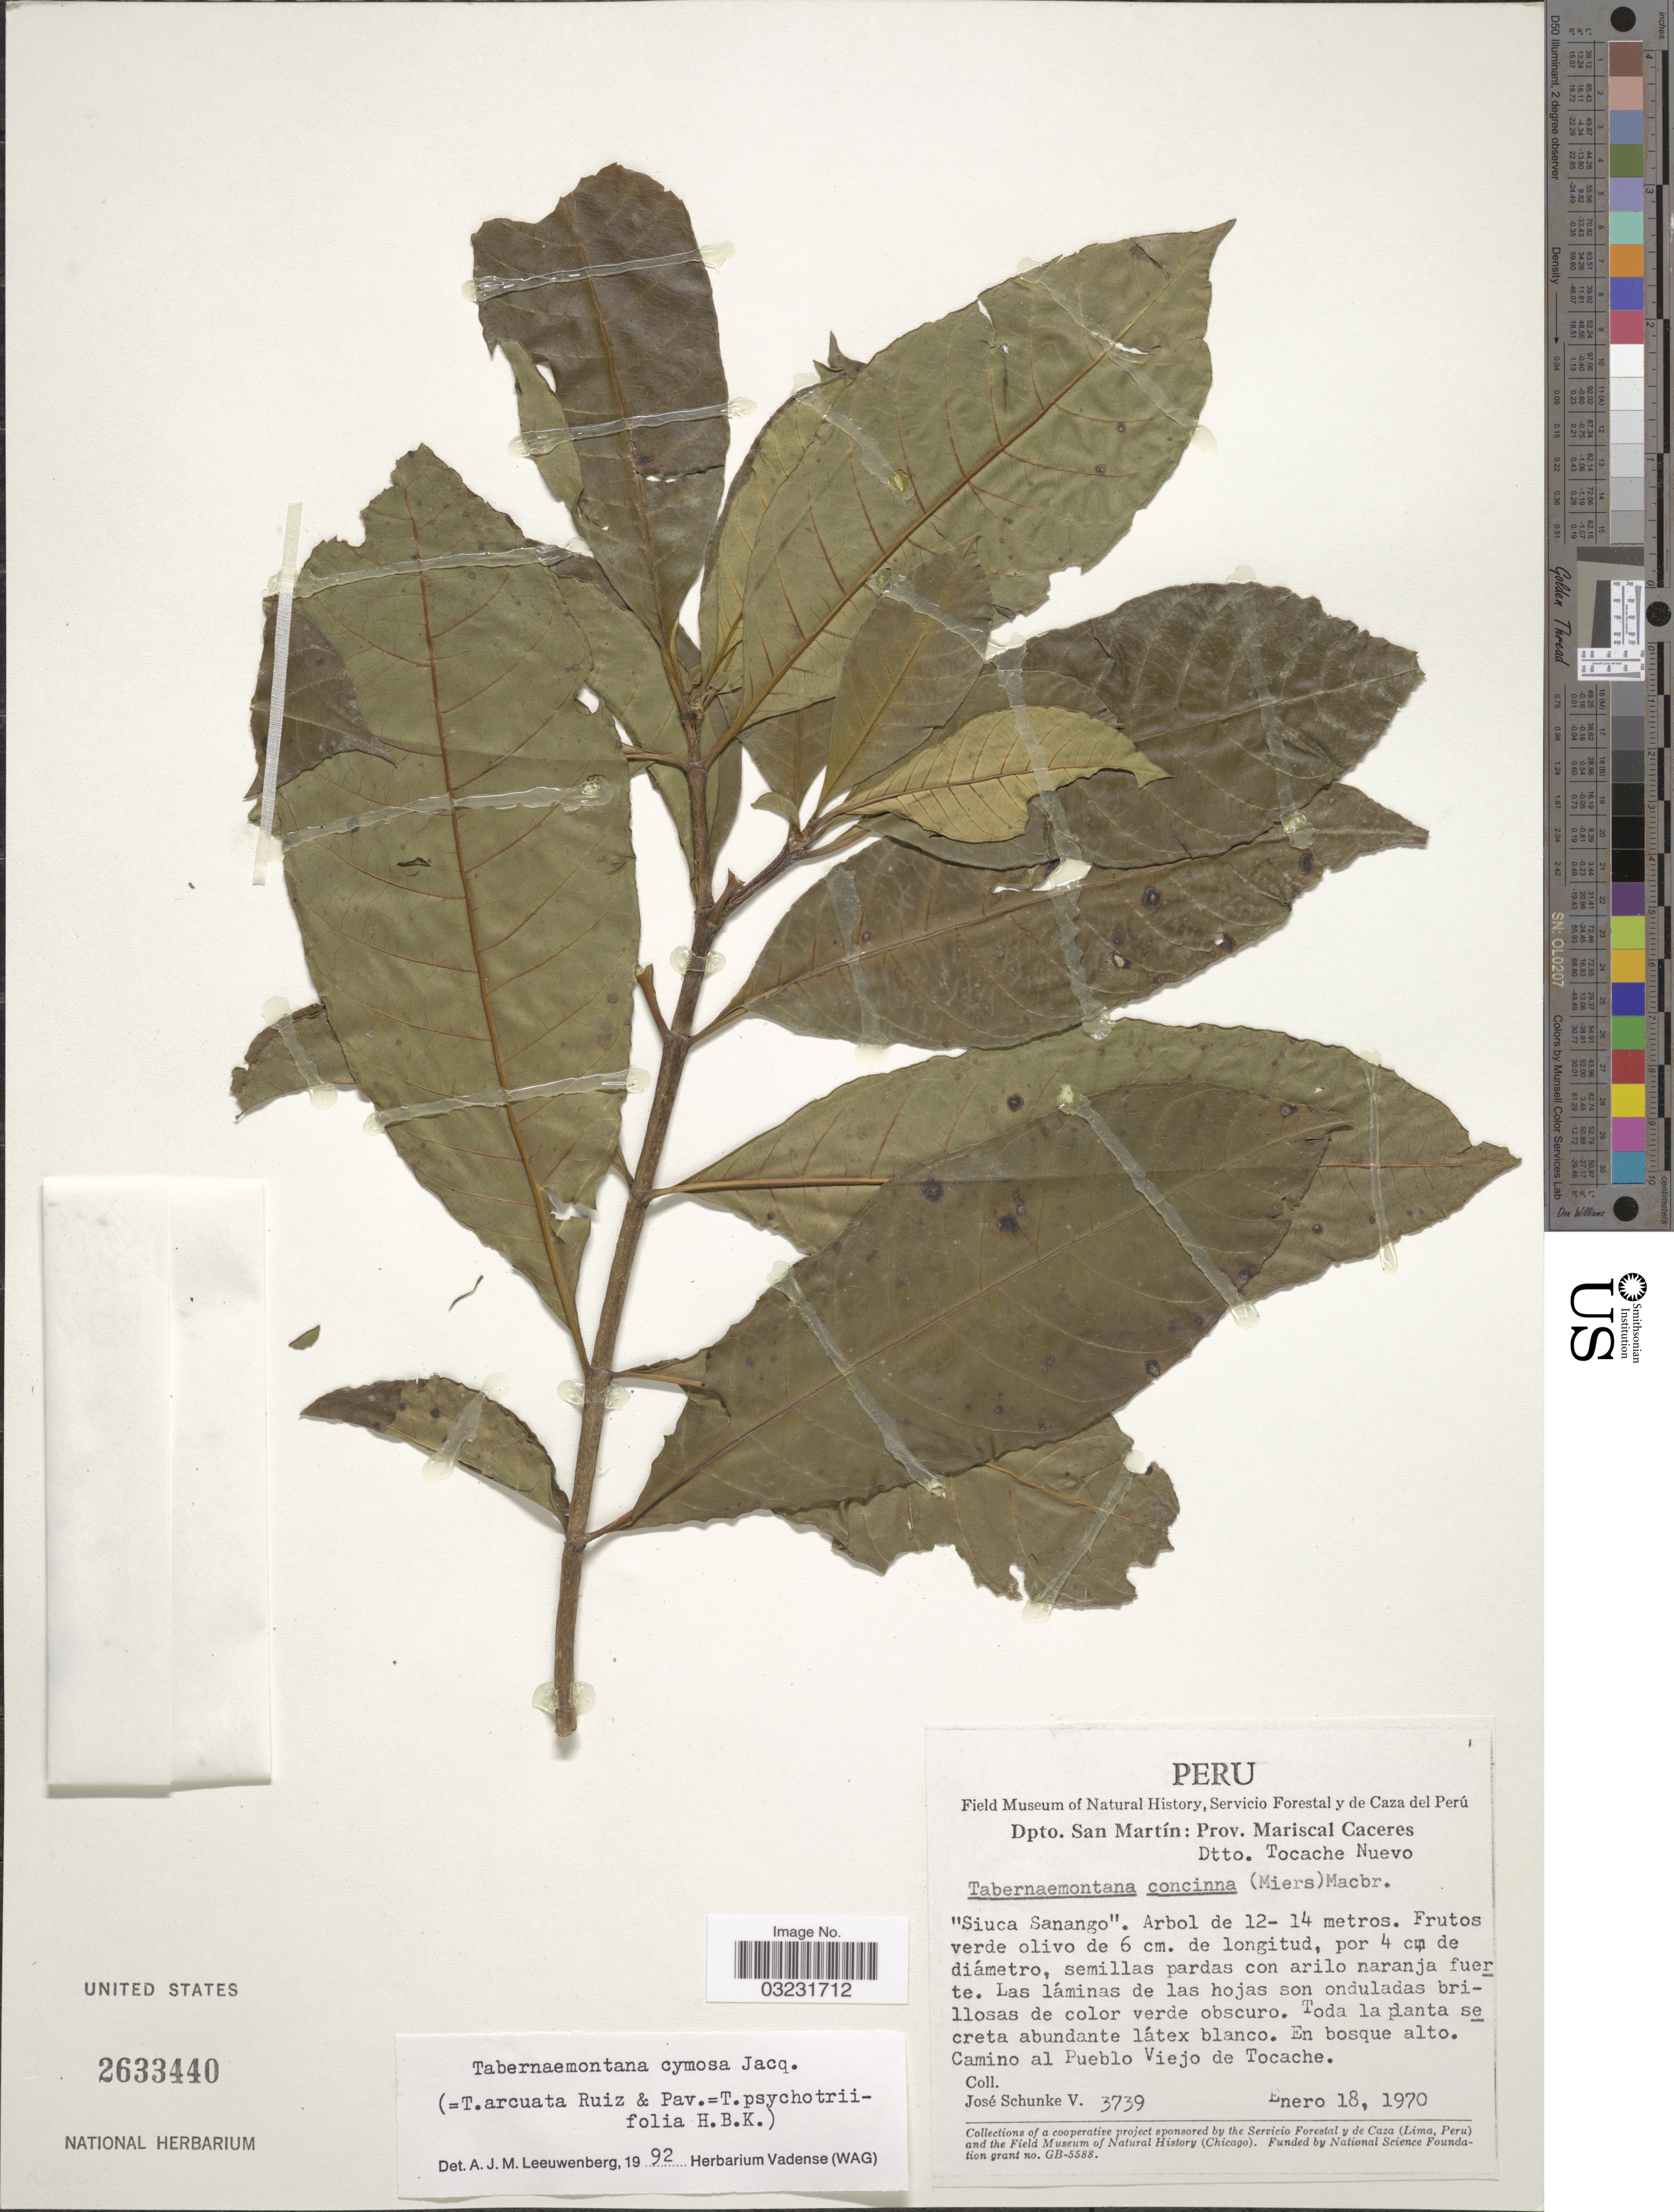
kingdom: Plantae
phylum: Tracheophyta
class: Magnoliopsida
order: Gentianales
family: Apocynaceae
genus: Tabernaemontana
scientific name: Tabernaemontana cymosa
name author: Jacq.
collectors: J. Schunke Vigo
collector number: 3739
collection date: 1970-01-18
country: Peru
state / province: San Martín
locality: Dpto. San Martín: Prov. Mariscal Caceres. Dtto. Tocache Nuevo. Camino al Pueblo Viejo de Tocache.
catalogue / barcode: US 2633440